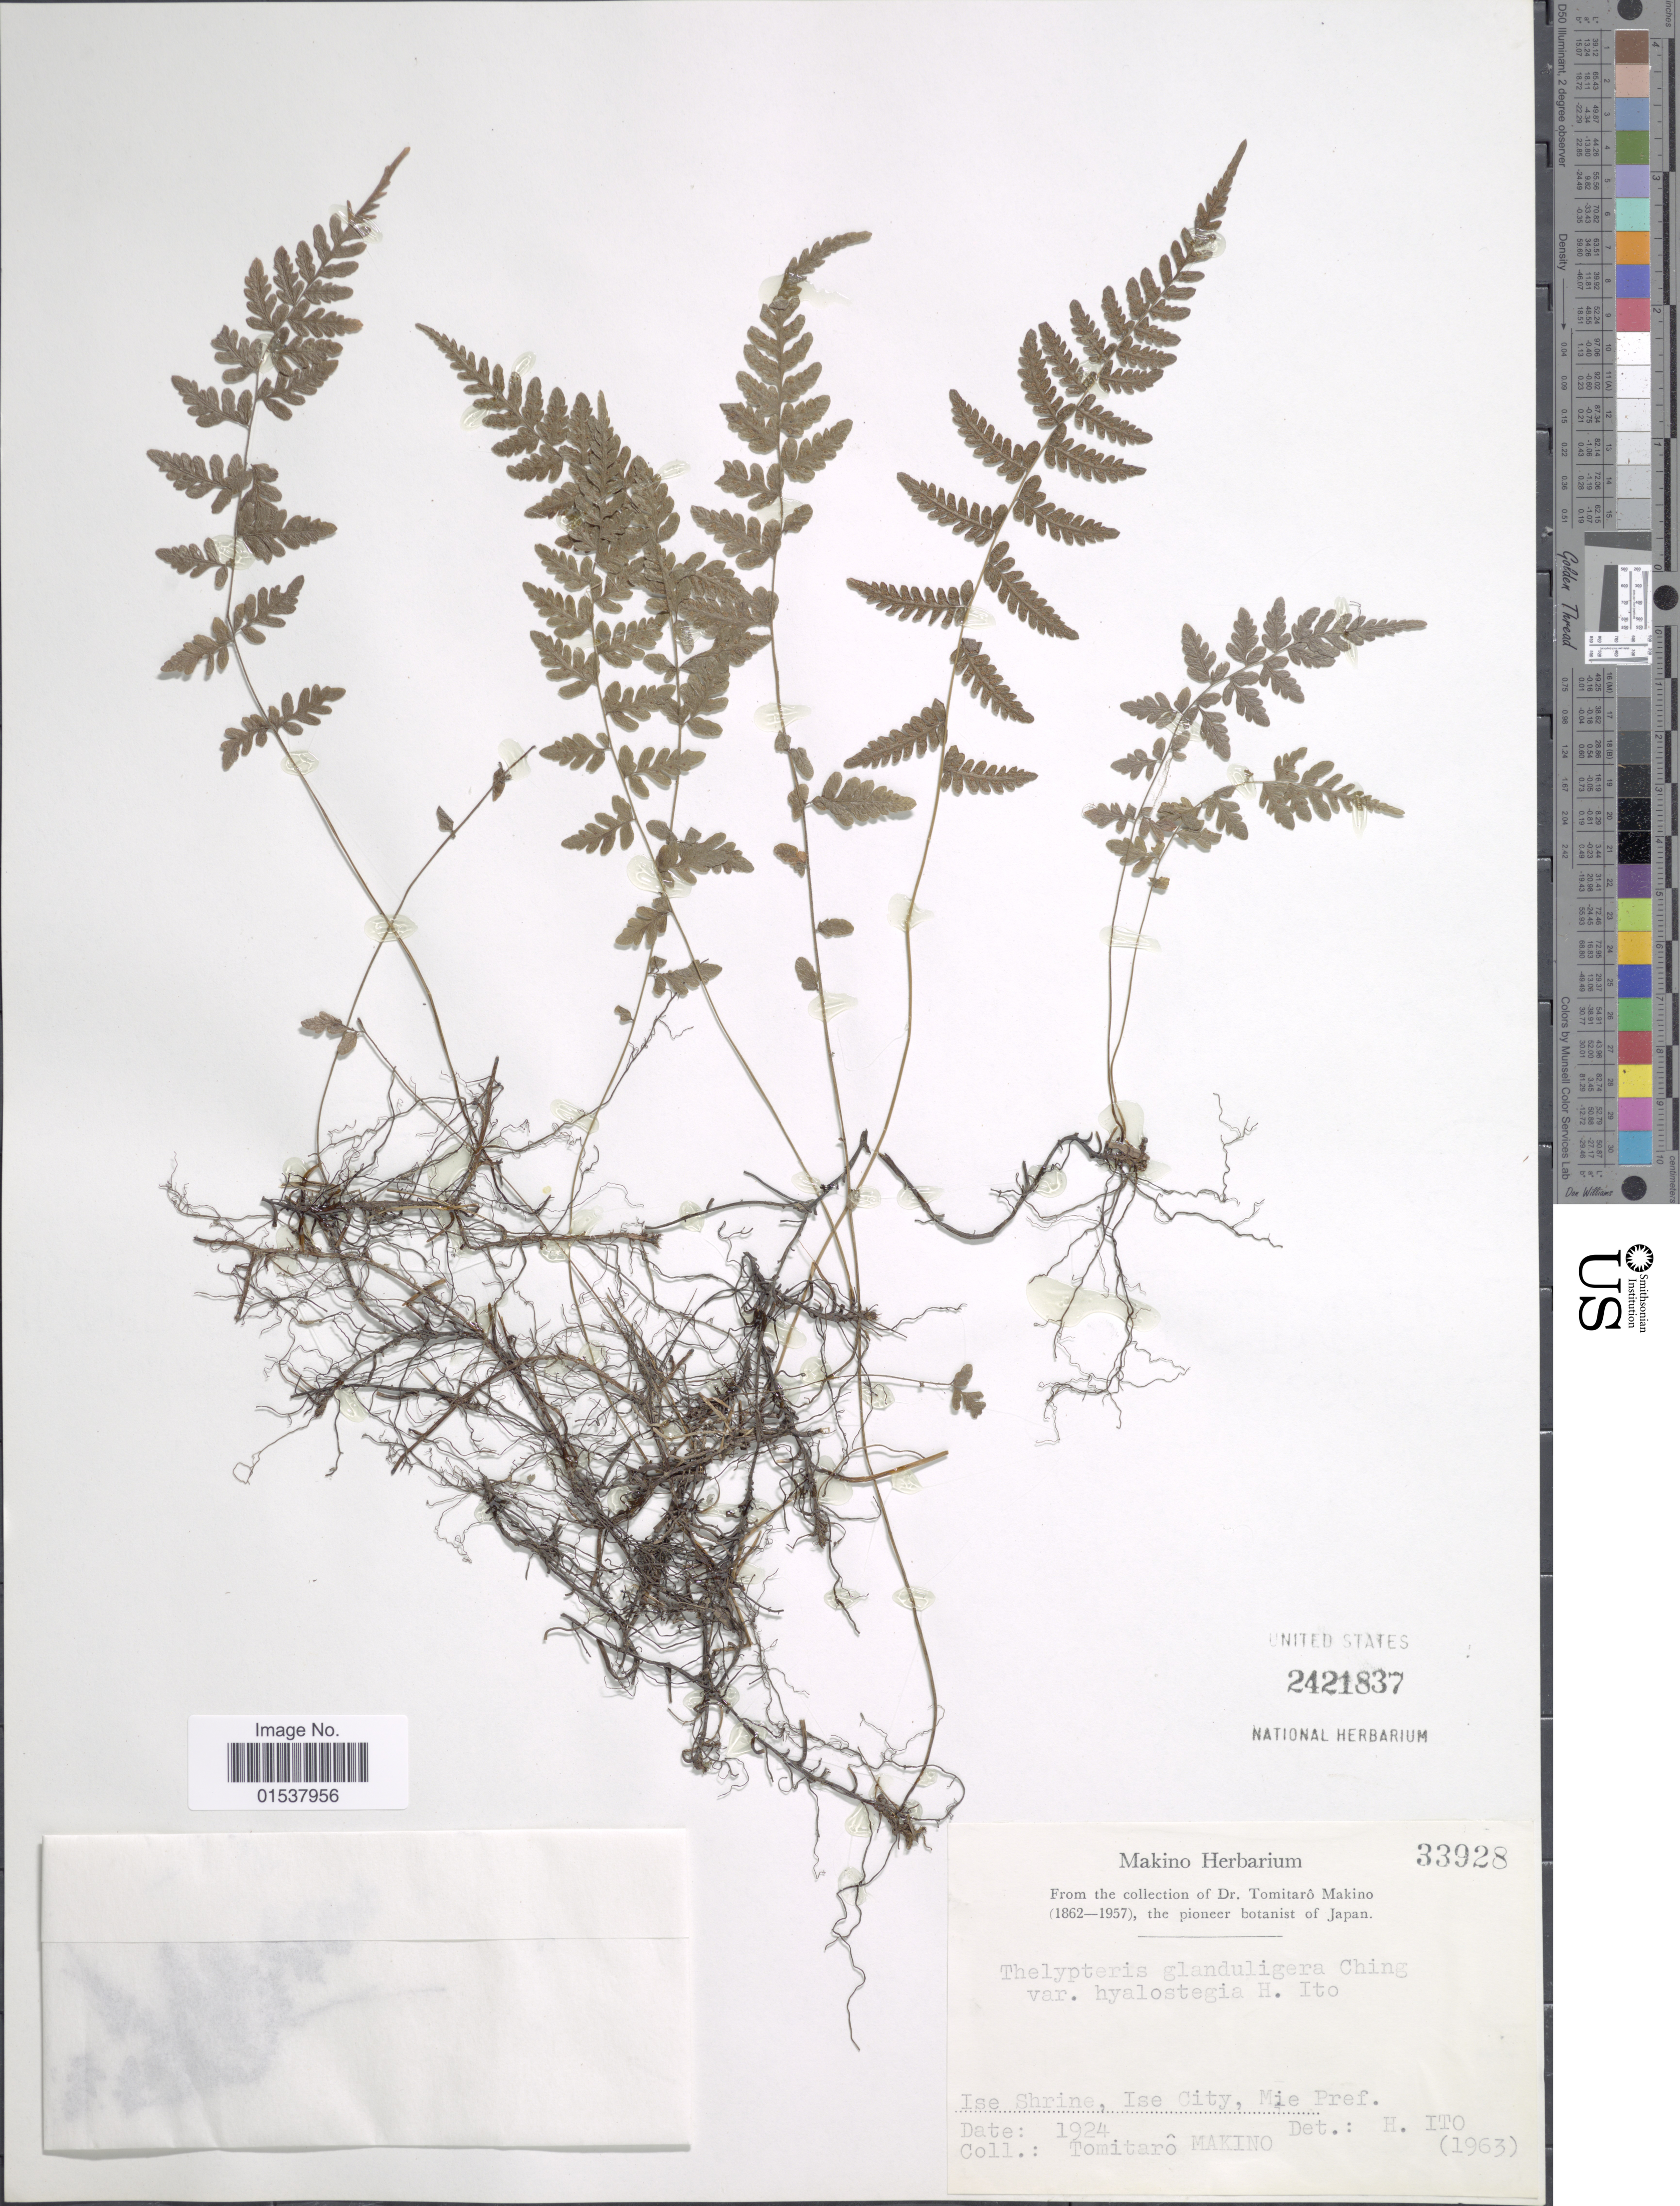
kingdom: Plantae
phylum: Tracheophyta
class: Polypodiopsida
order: Polypodiales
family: Thelypteridaceae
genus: Parathelypteris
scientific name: Parathelypteris glanduligera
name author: (Kunze) Ching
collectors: T. Makino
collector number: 33928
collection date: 1924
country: Japan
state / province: Mie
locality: Ise Shrine, Ise City, Mie Pref.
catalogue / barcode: US 2421837